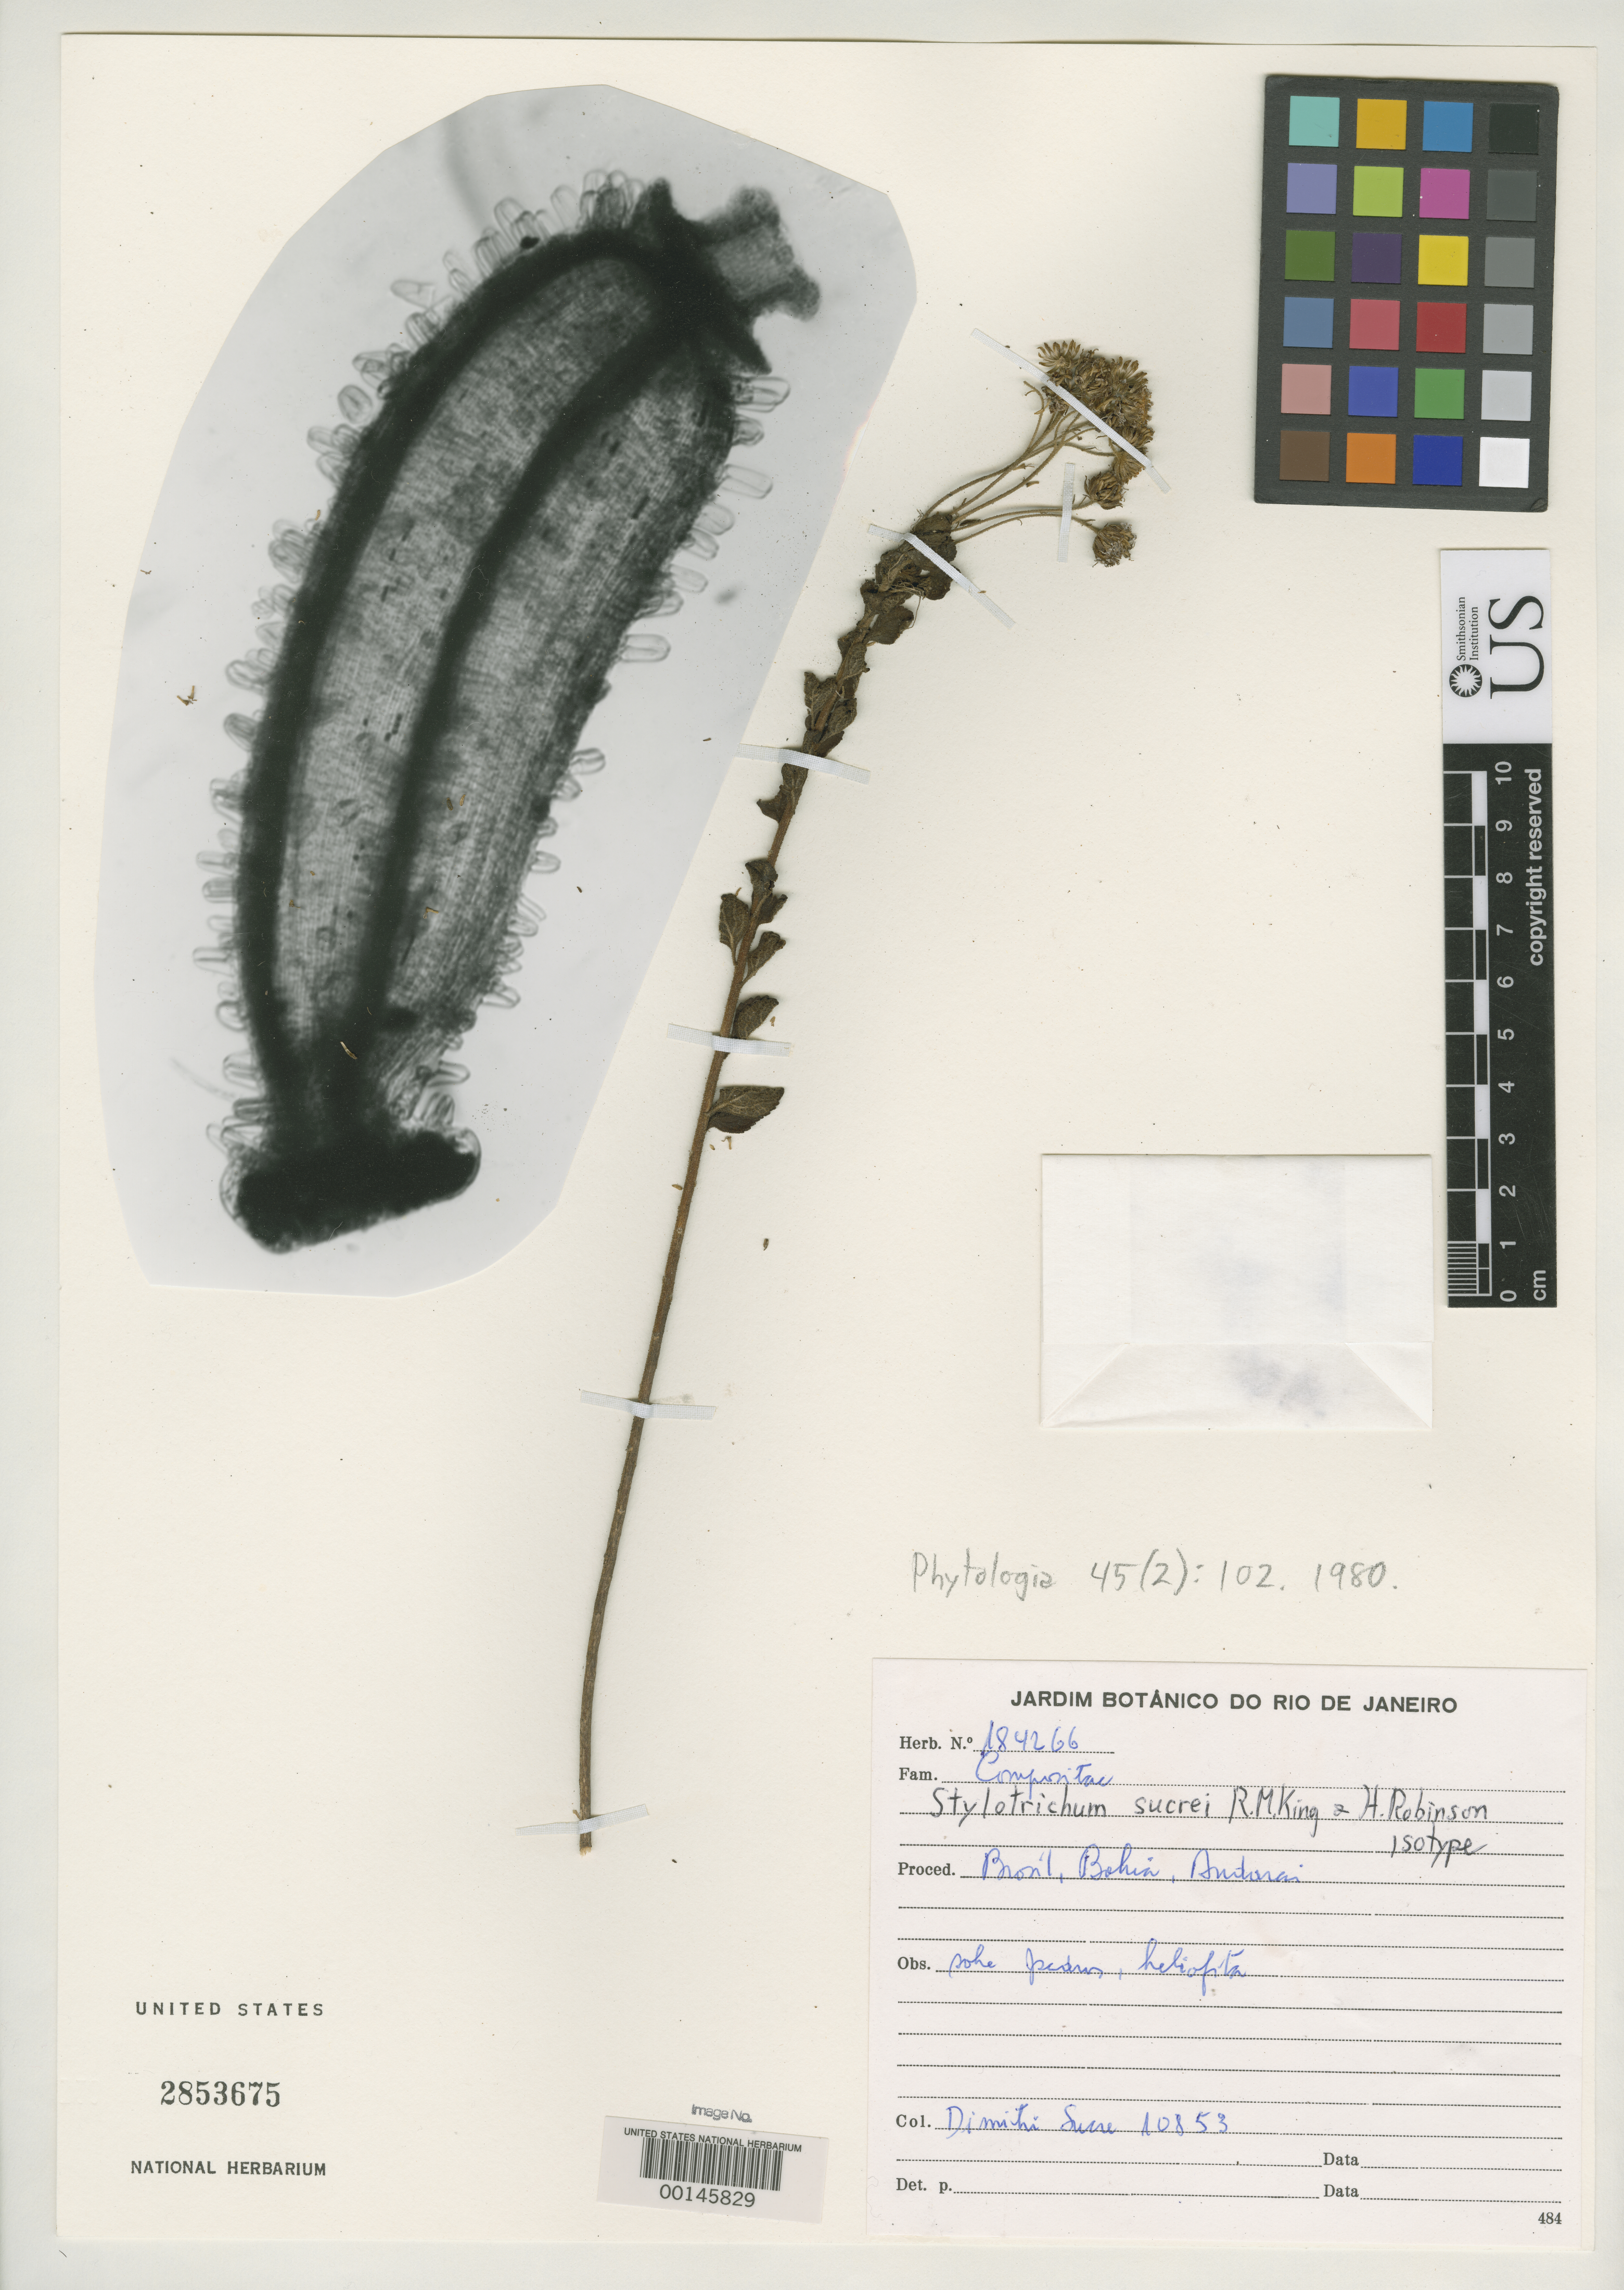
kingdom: Plantae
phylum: Tracheophyta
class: Magnoliopsida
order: Asterales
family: Asteraceae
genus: Stylotrichium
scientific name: Stylotrichium sucrei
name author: R.M. King & H. Rob.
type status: Isotype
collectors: D. Sucre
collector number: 10853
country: Brazil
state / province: Bahia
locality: Andarai.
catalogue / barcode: US 2853675